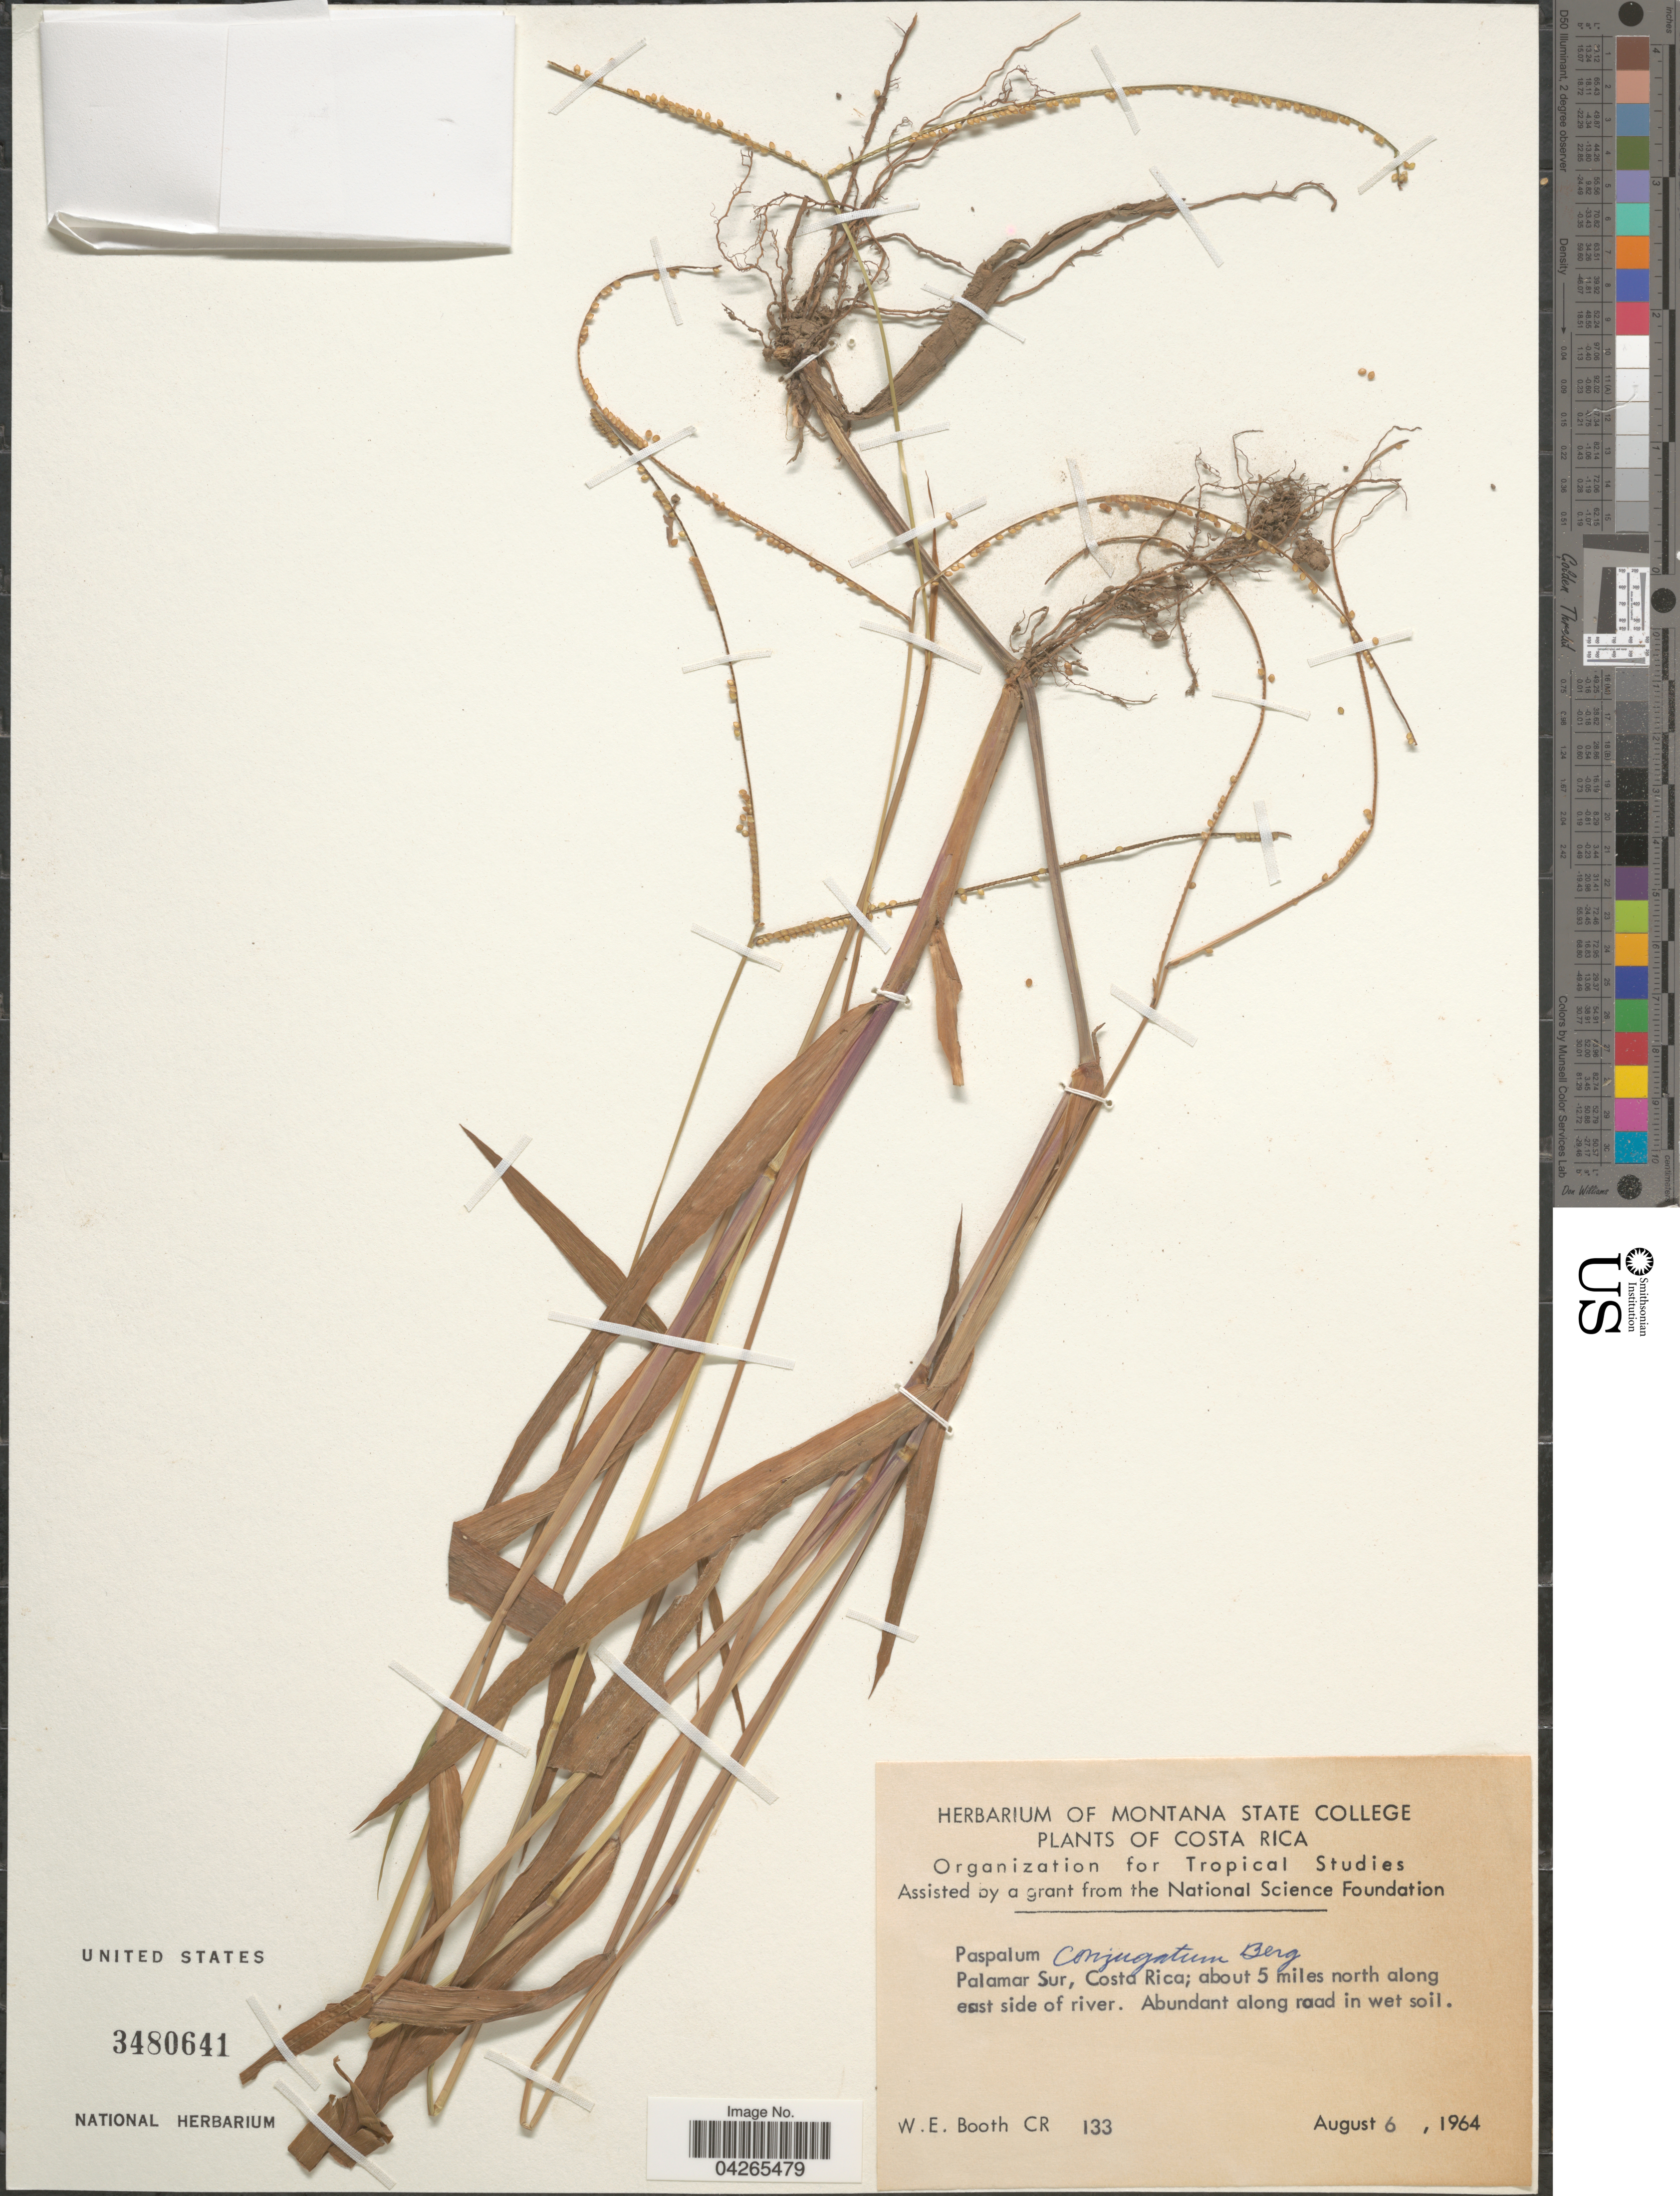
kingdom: Plantae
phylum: Tracheophyta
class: Liliopsida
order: Poales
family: Poaceae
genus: Paspalum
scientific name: Paspalum conjugatum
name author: P.J. Bergius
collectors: W. Booth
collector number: CR133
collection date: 1964-08-06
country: Costa Rica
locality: Palamar Sur, about 5 miles north along east side of river.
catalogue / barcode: US 3480641